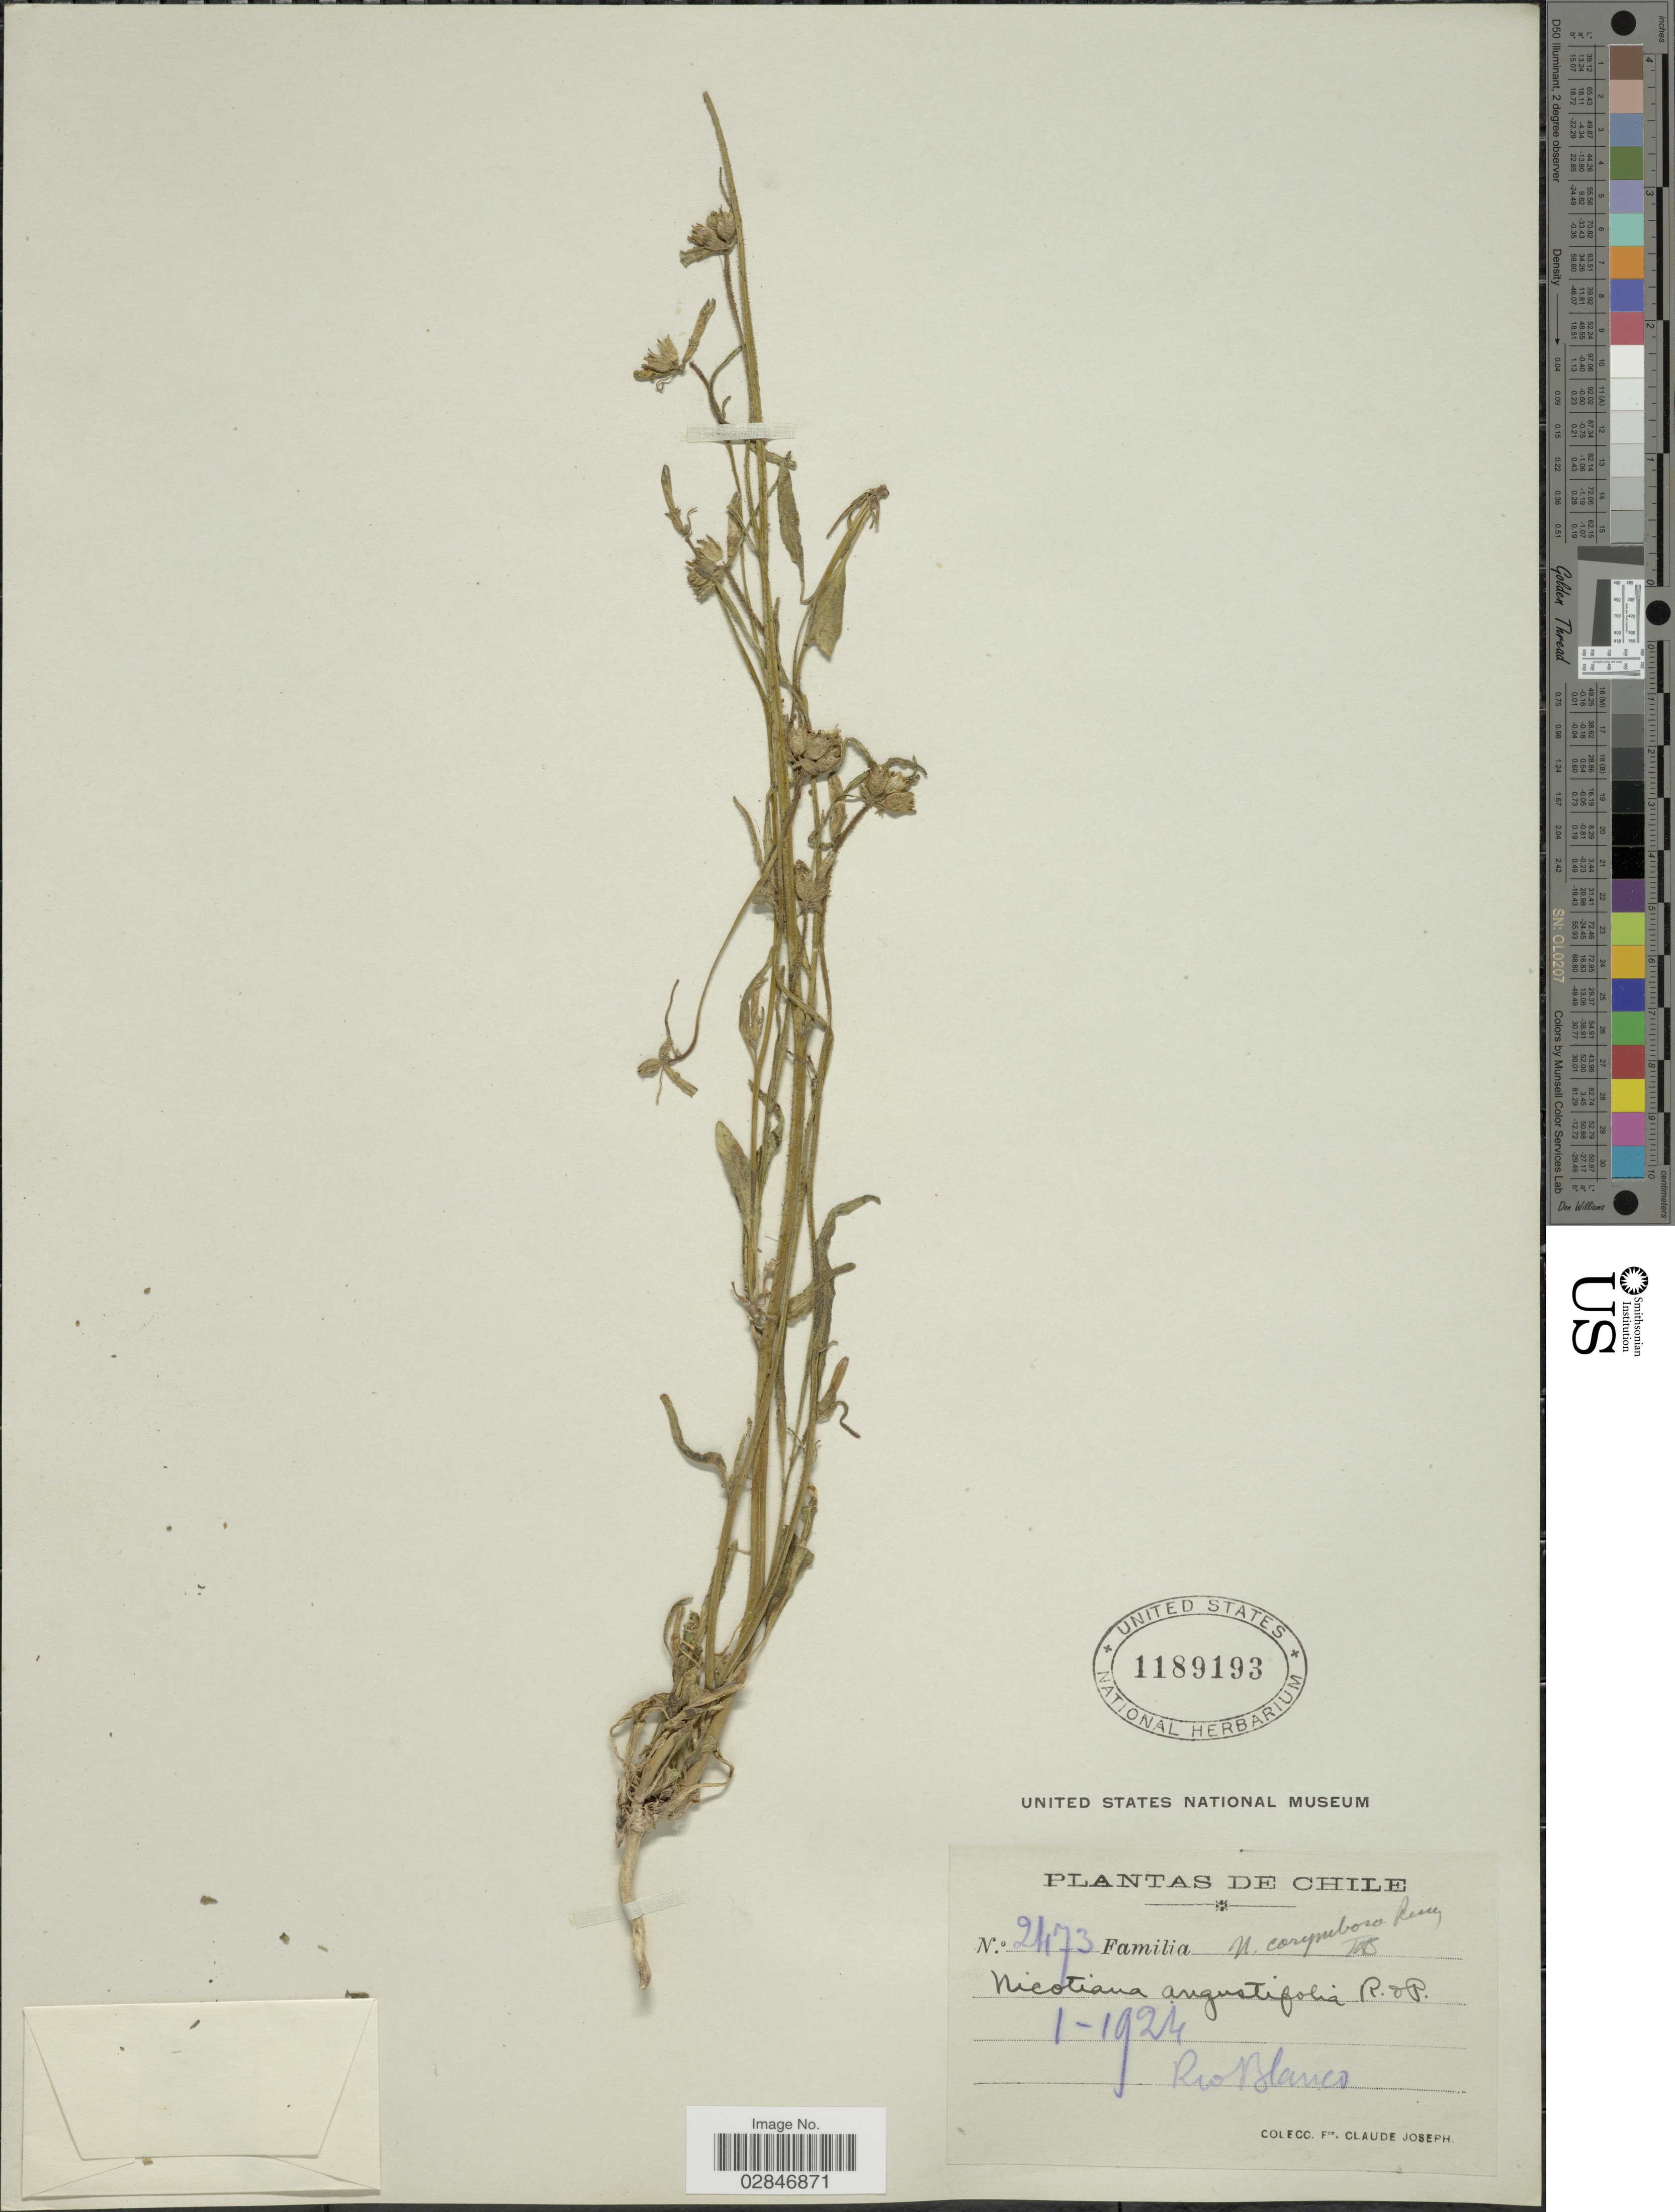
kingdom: Plantae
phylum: Tracheophyta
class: Magnoliopsida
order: Solanales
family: Solanaceae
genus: Nicotiana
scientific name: Nicotiana corymbosa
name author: J. Rémy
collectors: Bro. Claude-Joseph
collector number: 2473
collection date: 1924-01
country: Chile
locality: Rio Blanco.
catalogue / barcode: US 1189193